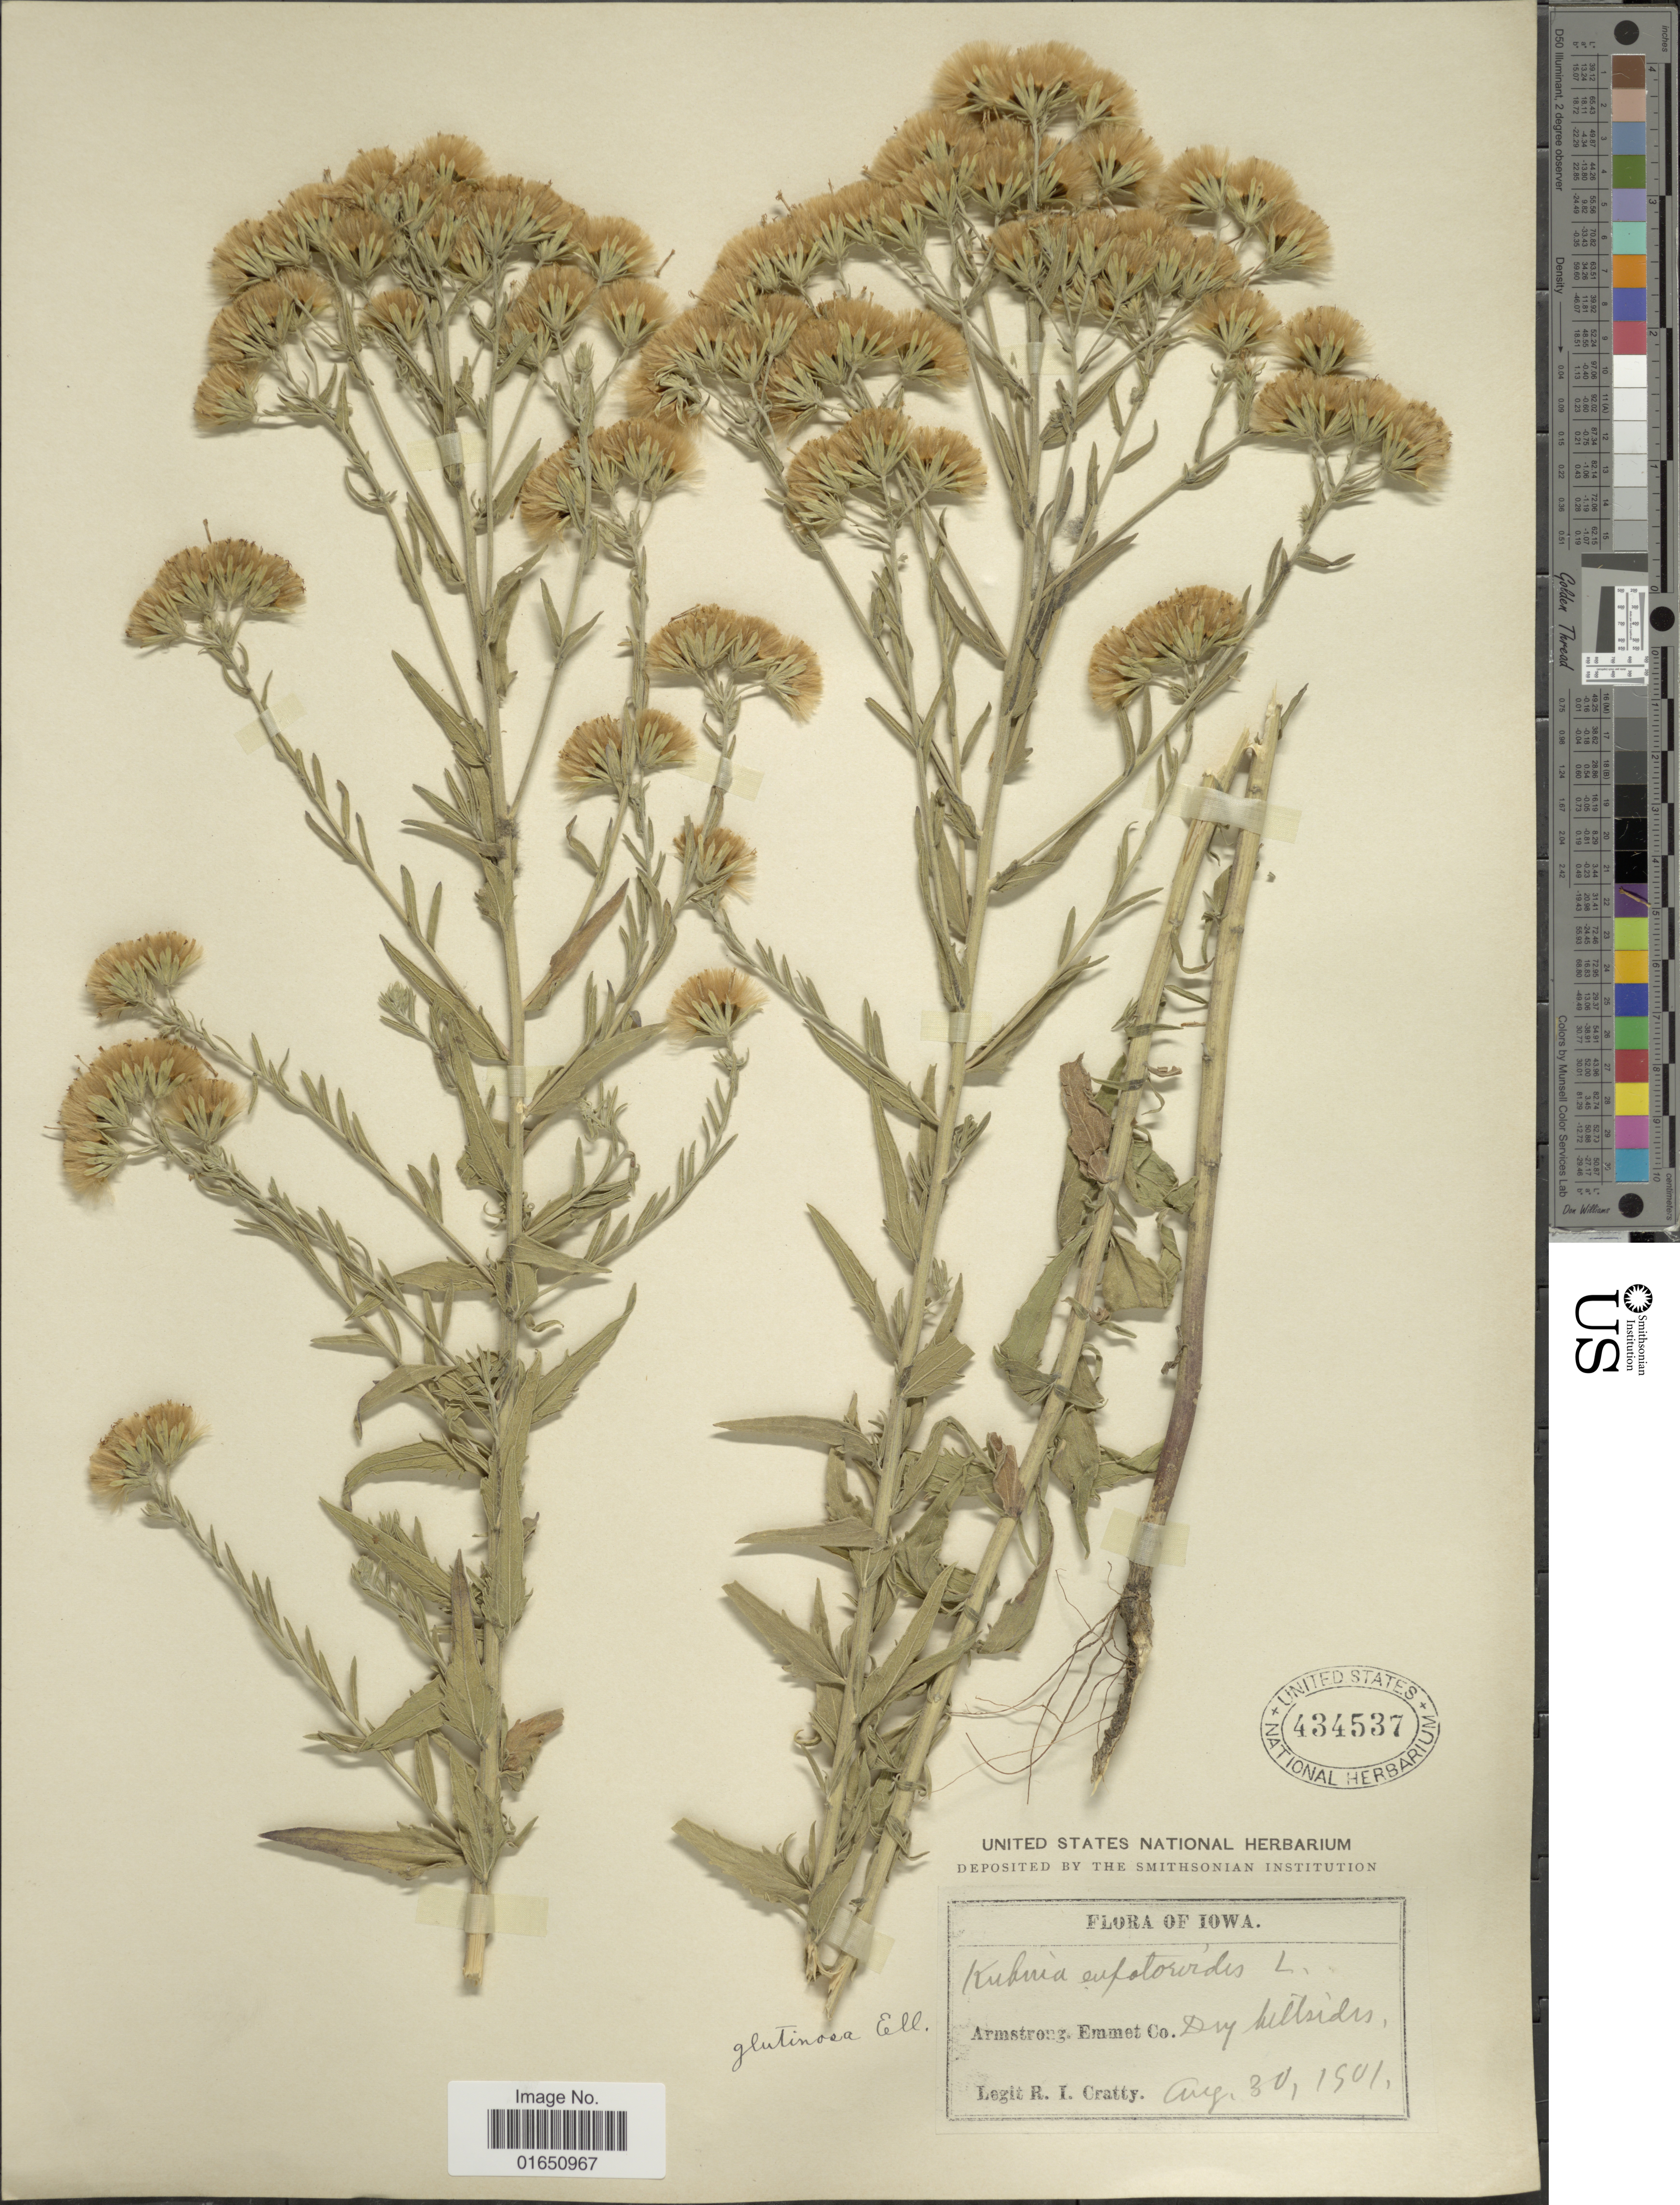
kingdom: Plantae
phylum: Tracheophyta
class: Magnoliopsida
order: Asterales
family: Asteraceae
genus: Brickellia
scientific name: Brickellia eupatorioides var. corymbulosa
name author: (Torr. & A. Gray) Shinners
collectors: R. Cratty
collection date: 1901-08-30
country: United States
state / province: Iowa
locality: Armstrong. Emmet Co. Dry hillsides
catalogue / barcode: US 434537